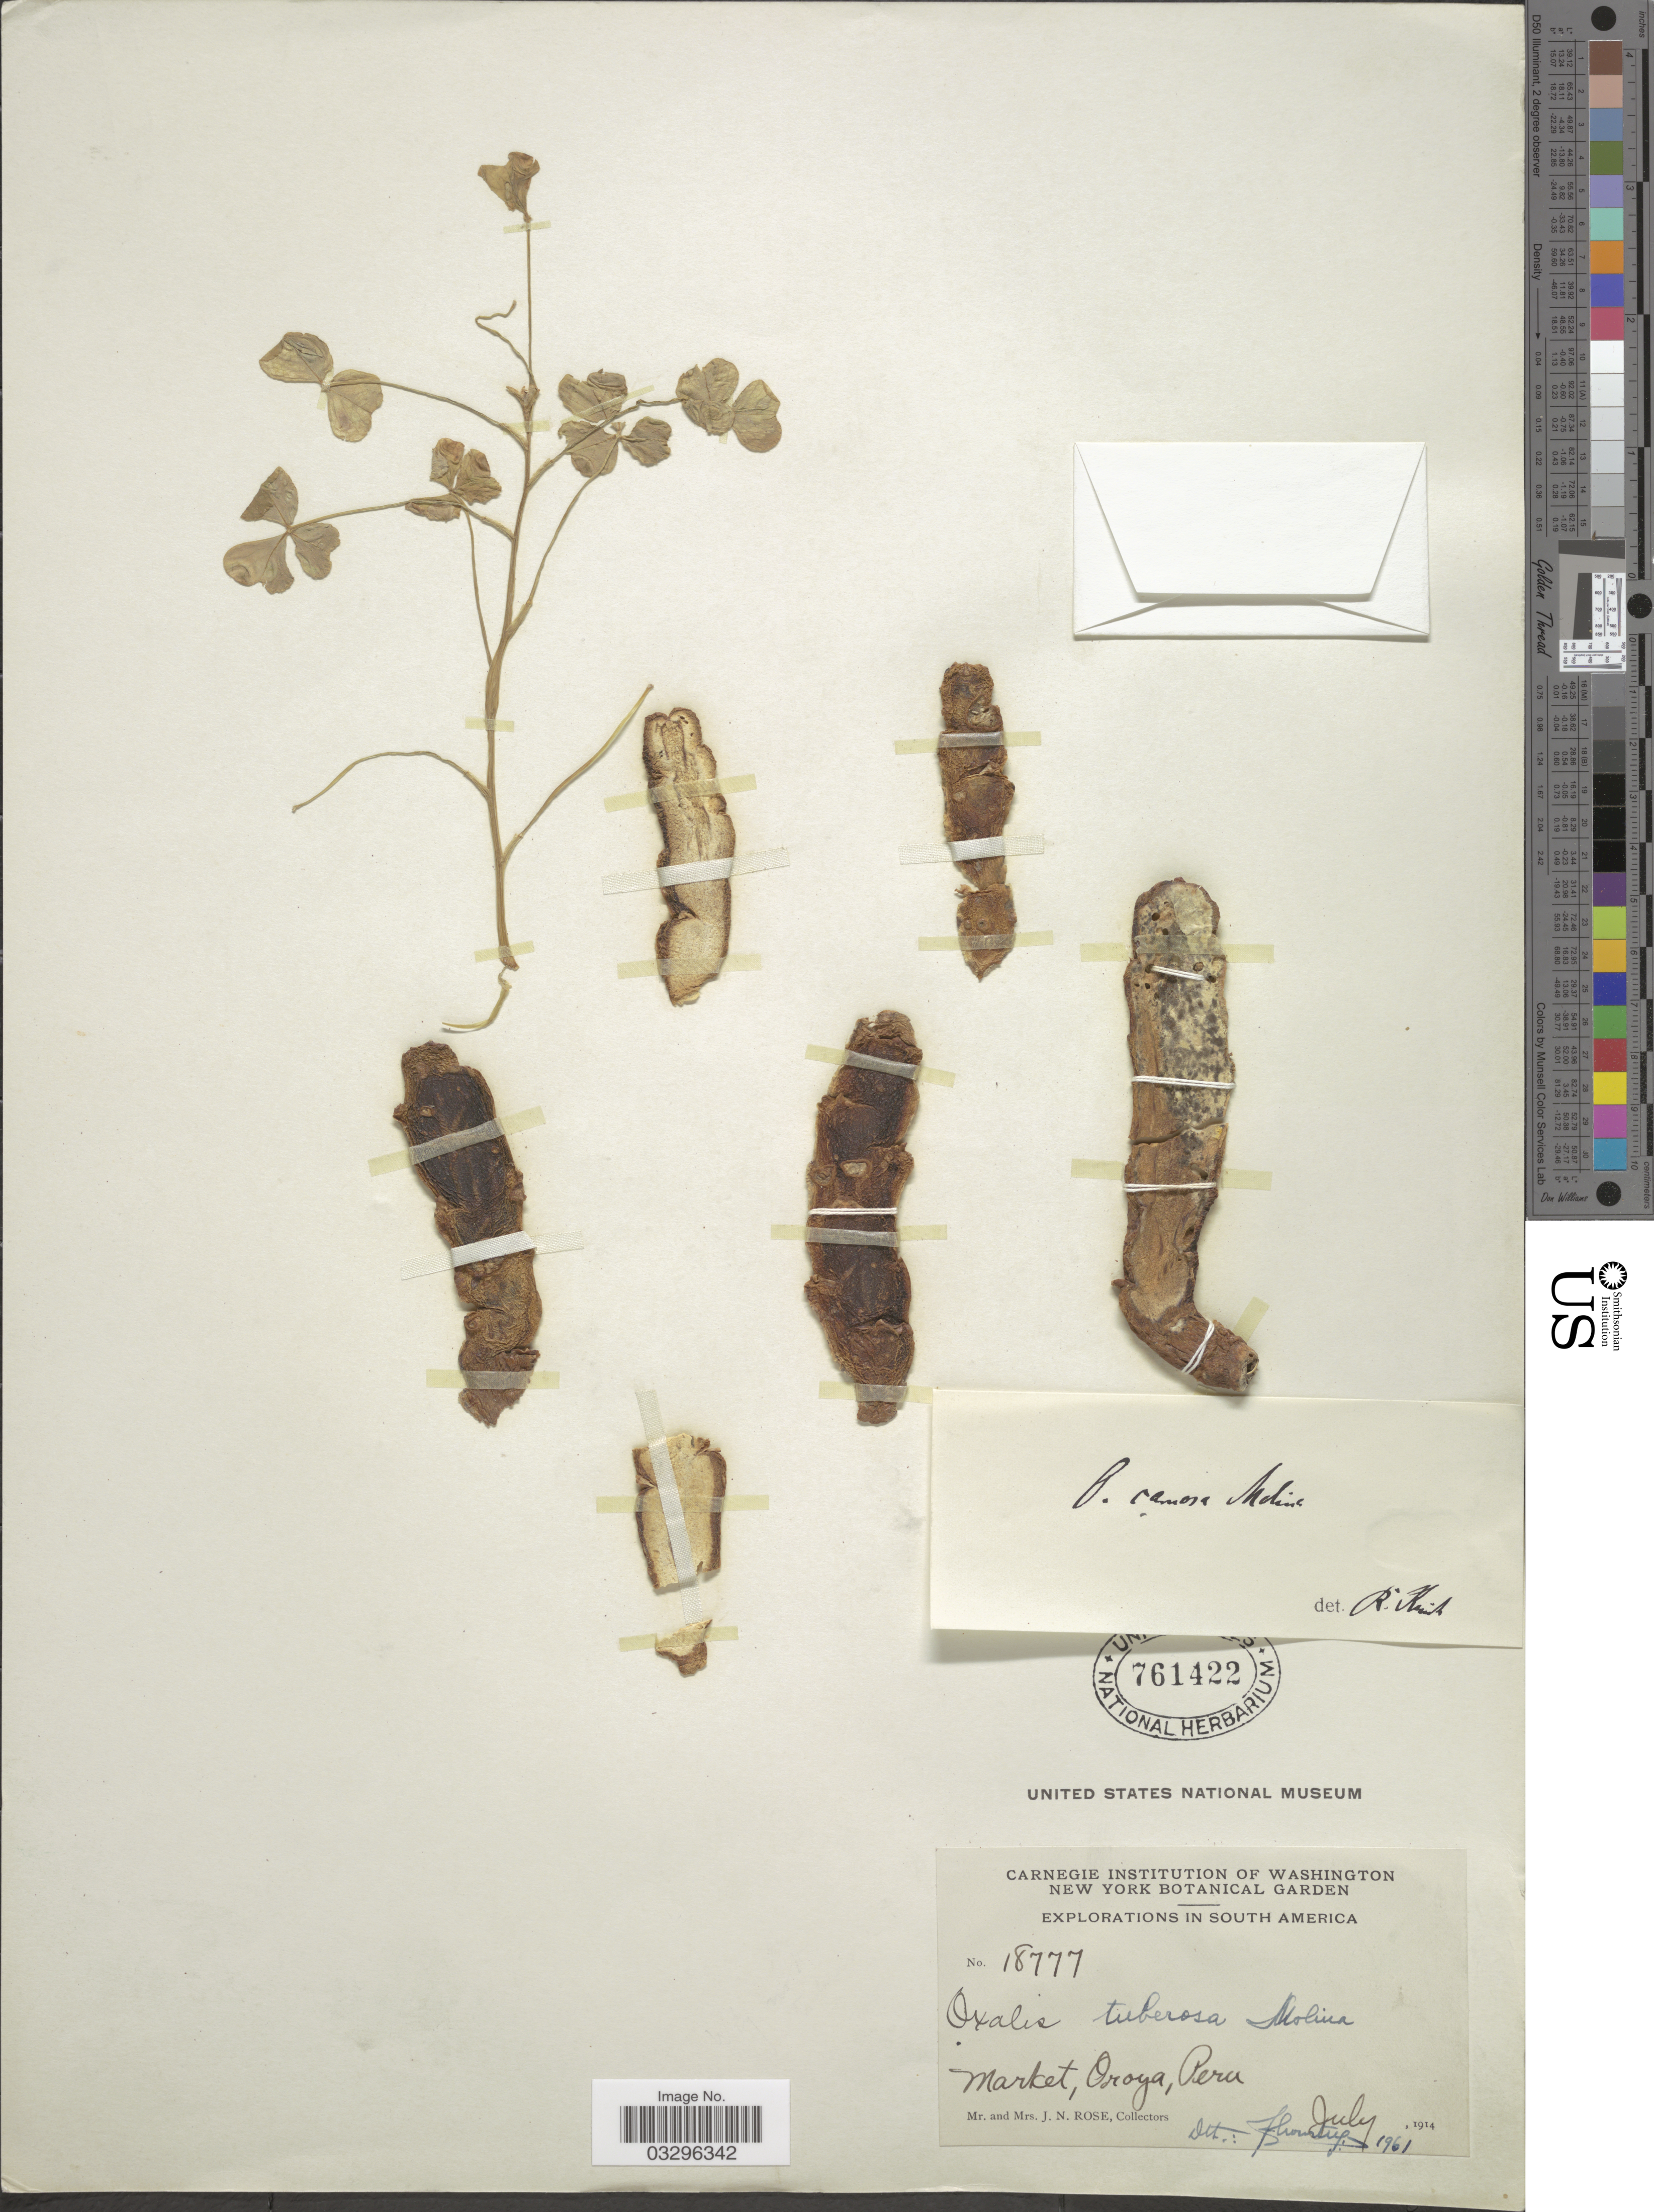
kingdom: Plantae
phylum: Tracheophyta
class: Magnoliopsida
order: Oxalidales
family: Oxalidaceae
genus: Oxalis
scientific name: Oxalis tuberosa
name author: Molina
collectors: J. N. Rose & L. B. Rose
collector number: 18777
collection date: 1914-07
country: Peru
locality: Market, Oroya.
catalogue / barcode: US 761422